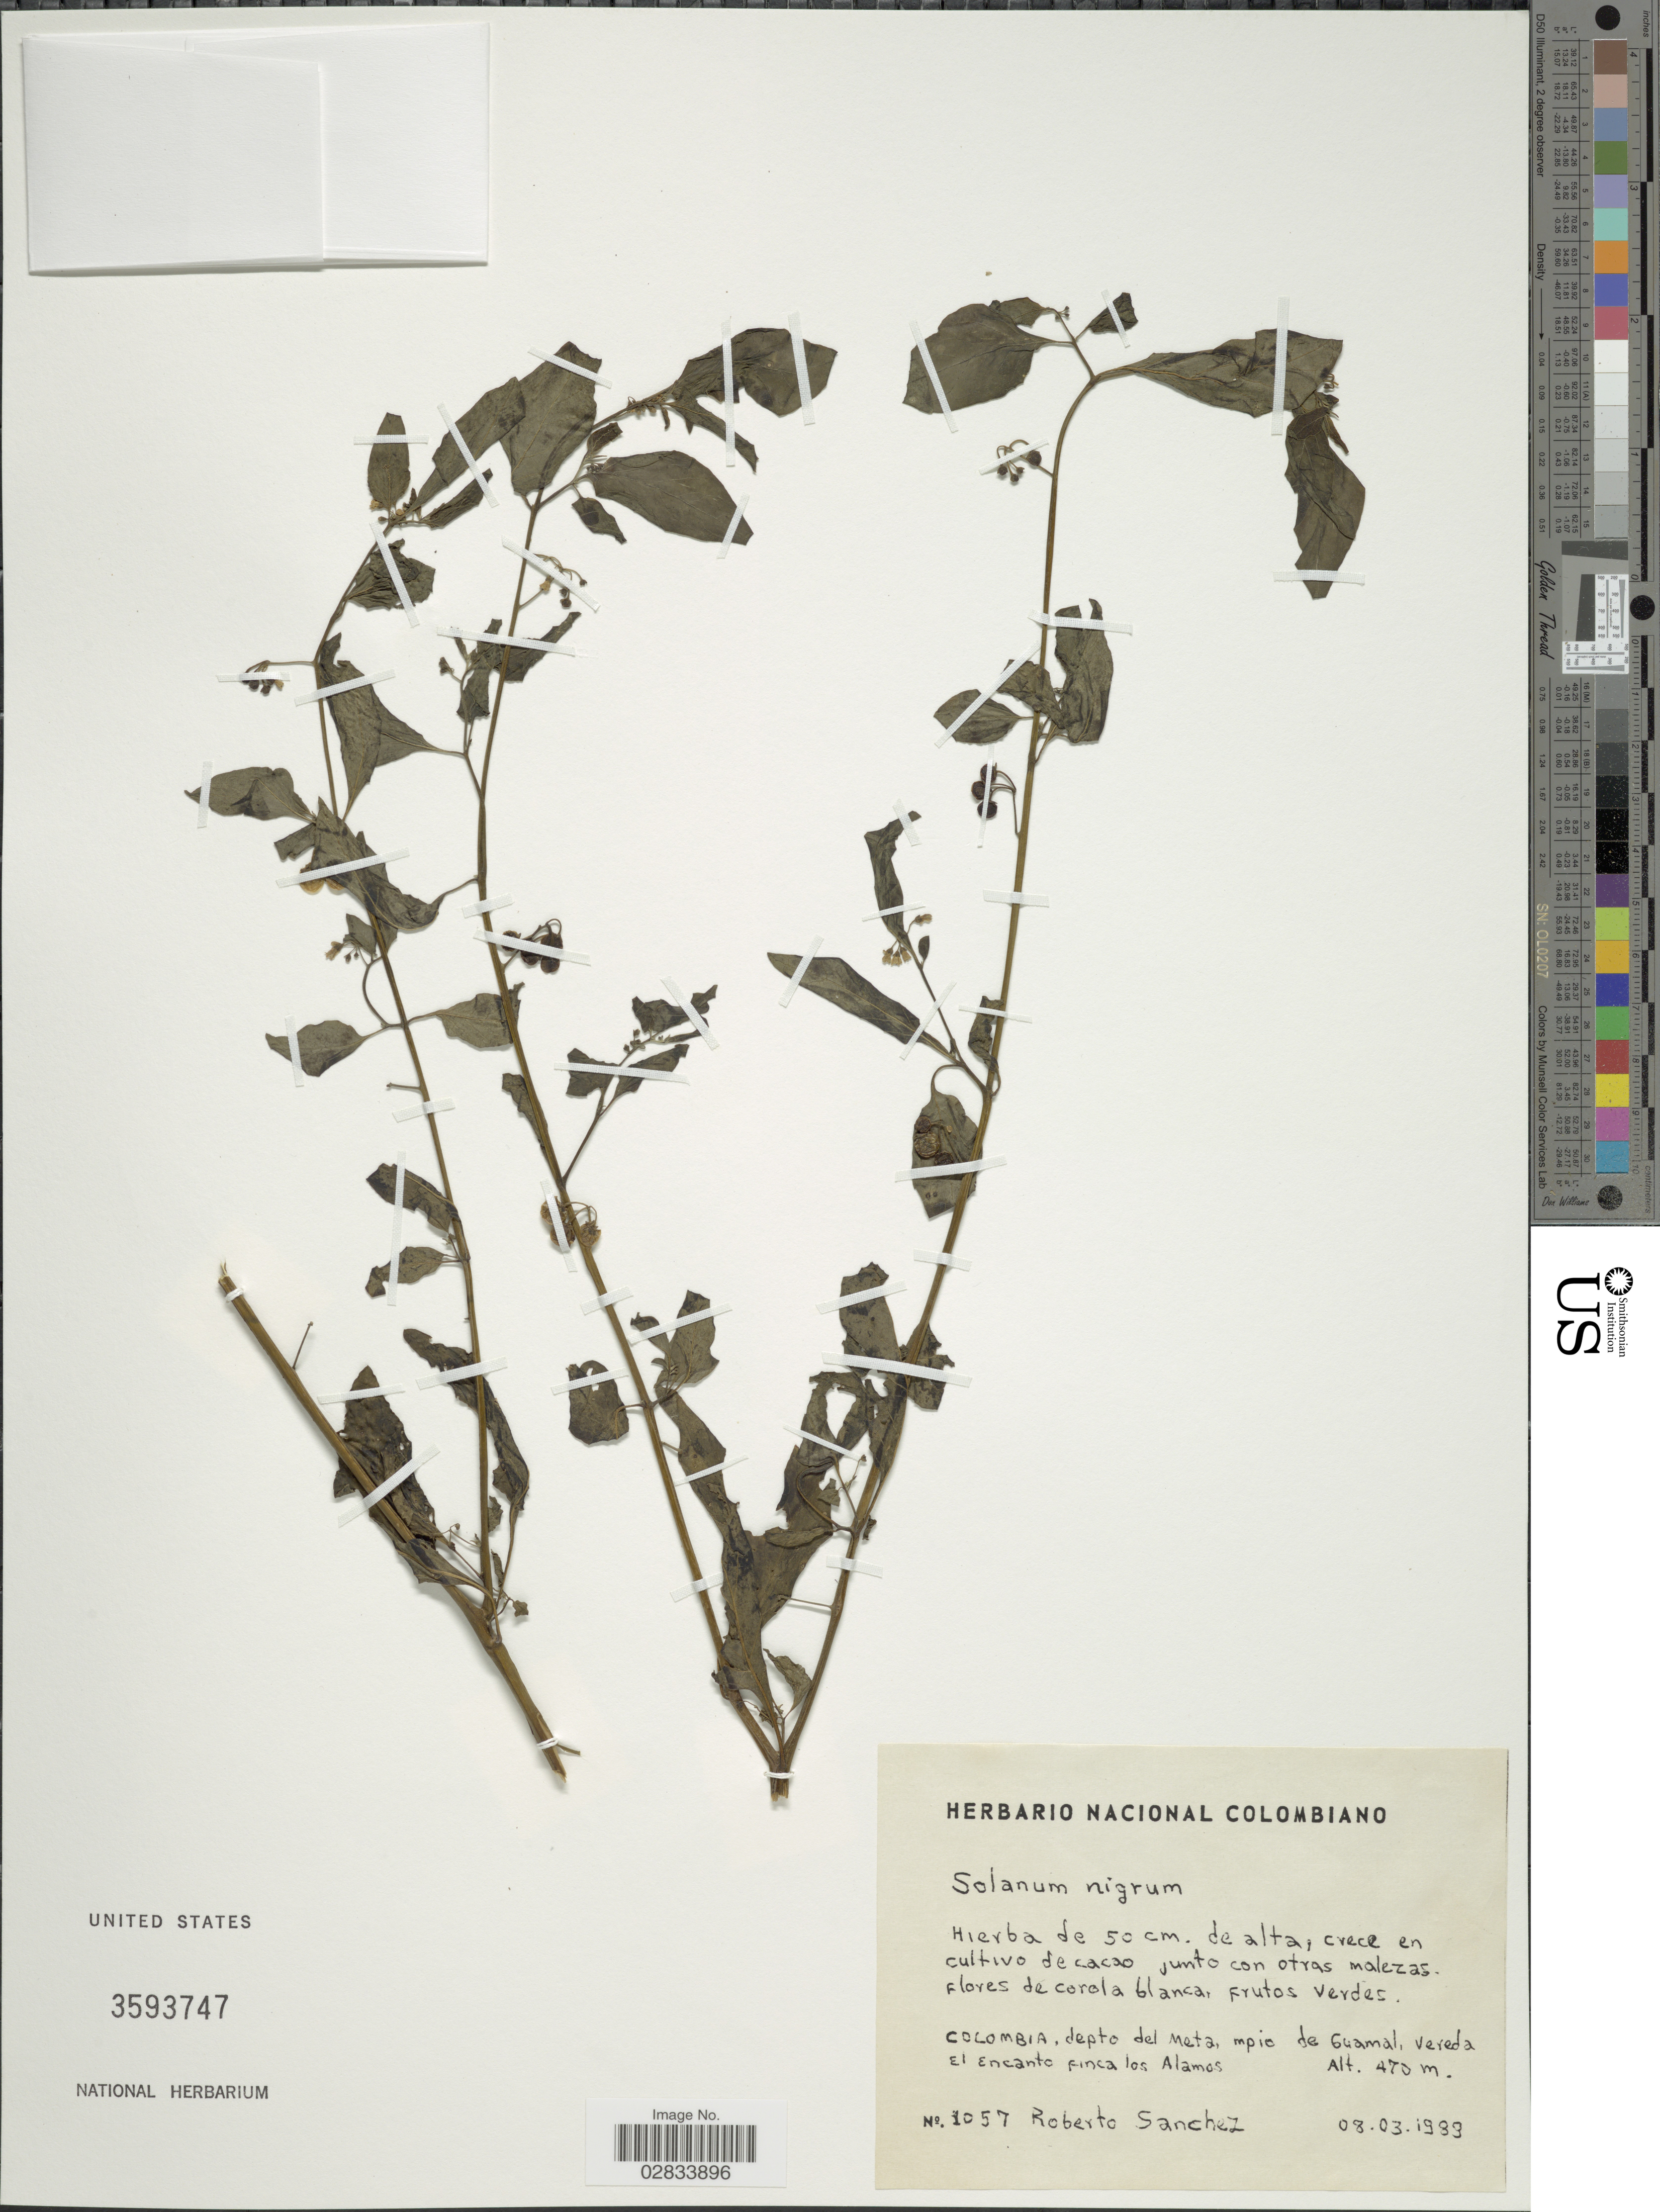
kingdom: Plantae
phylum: Tracheophyta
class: Magnoliopsida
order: Solanales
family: Solanaceae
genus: Solanum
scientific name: Solanum nigrum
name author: L.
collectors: R. Sanchez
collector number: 1057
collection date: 1989-03-08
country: Colombia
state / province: Meta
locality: Depto del Meta, Mpio de Guamal, vereda El Encante finca los Alamos.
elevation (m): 470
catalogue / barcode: US 3593747